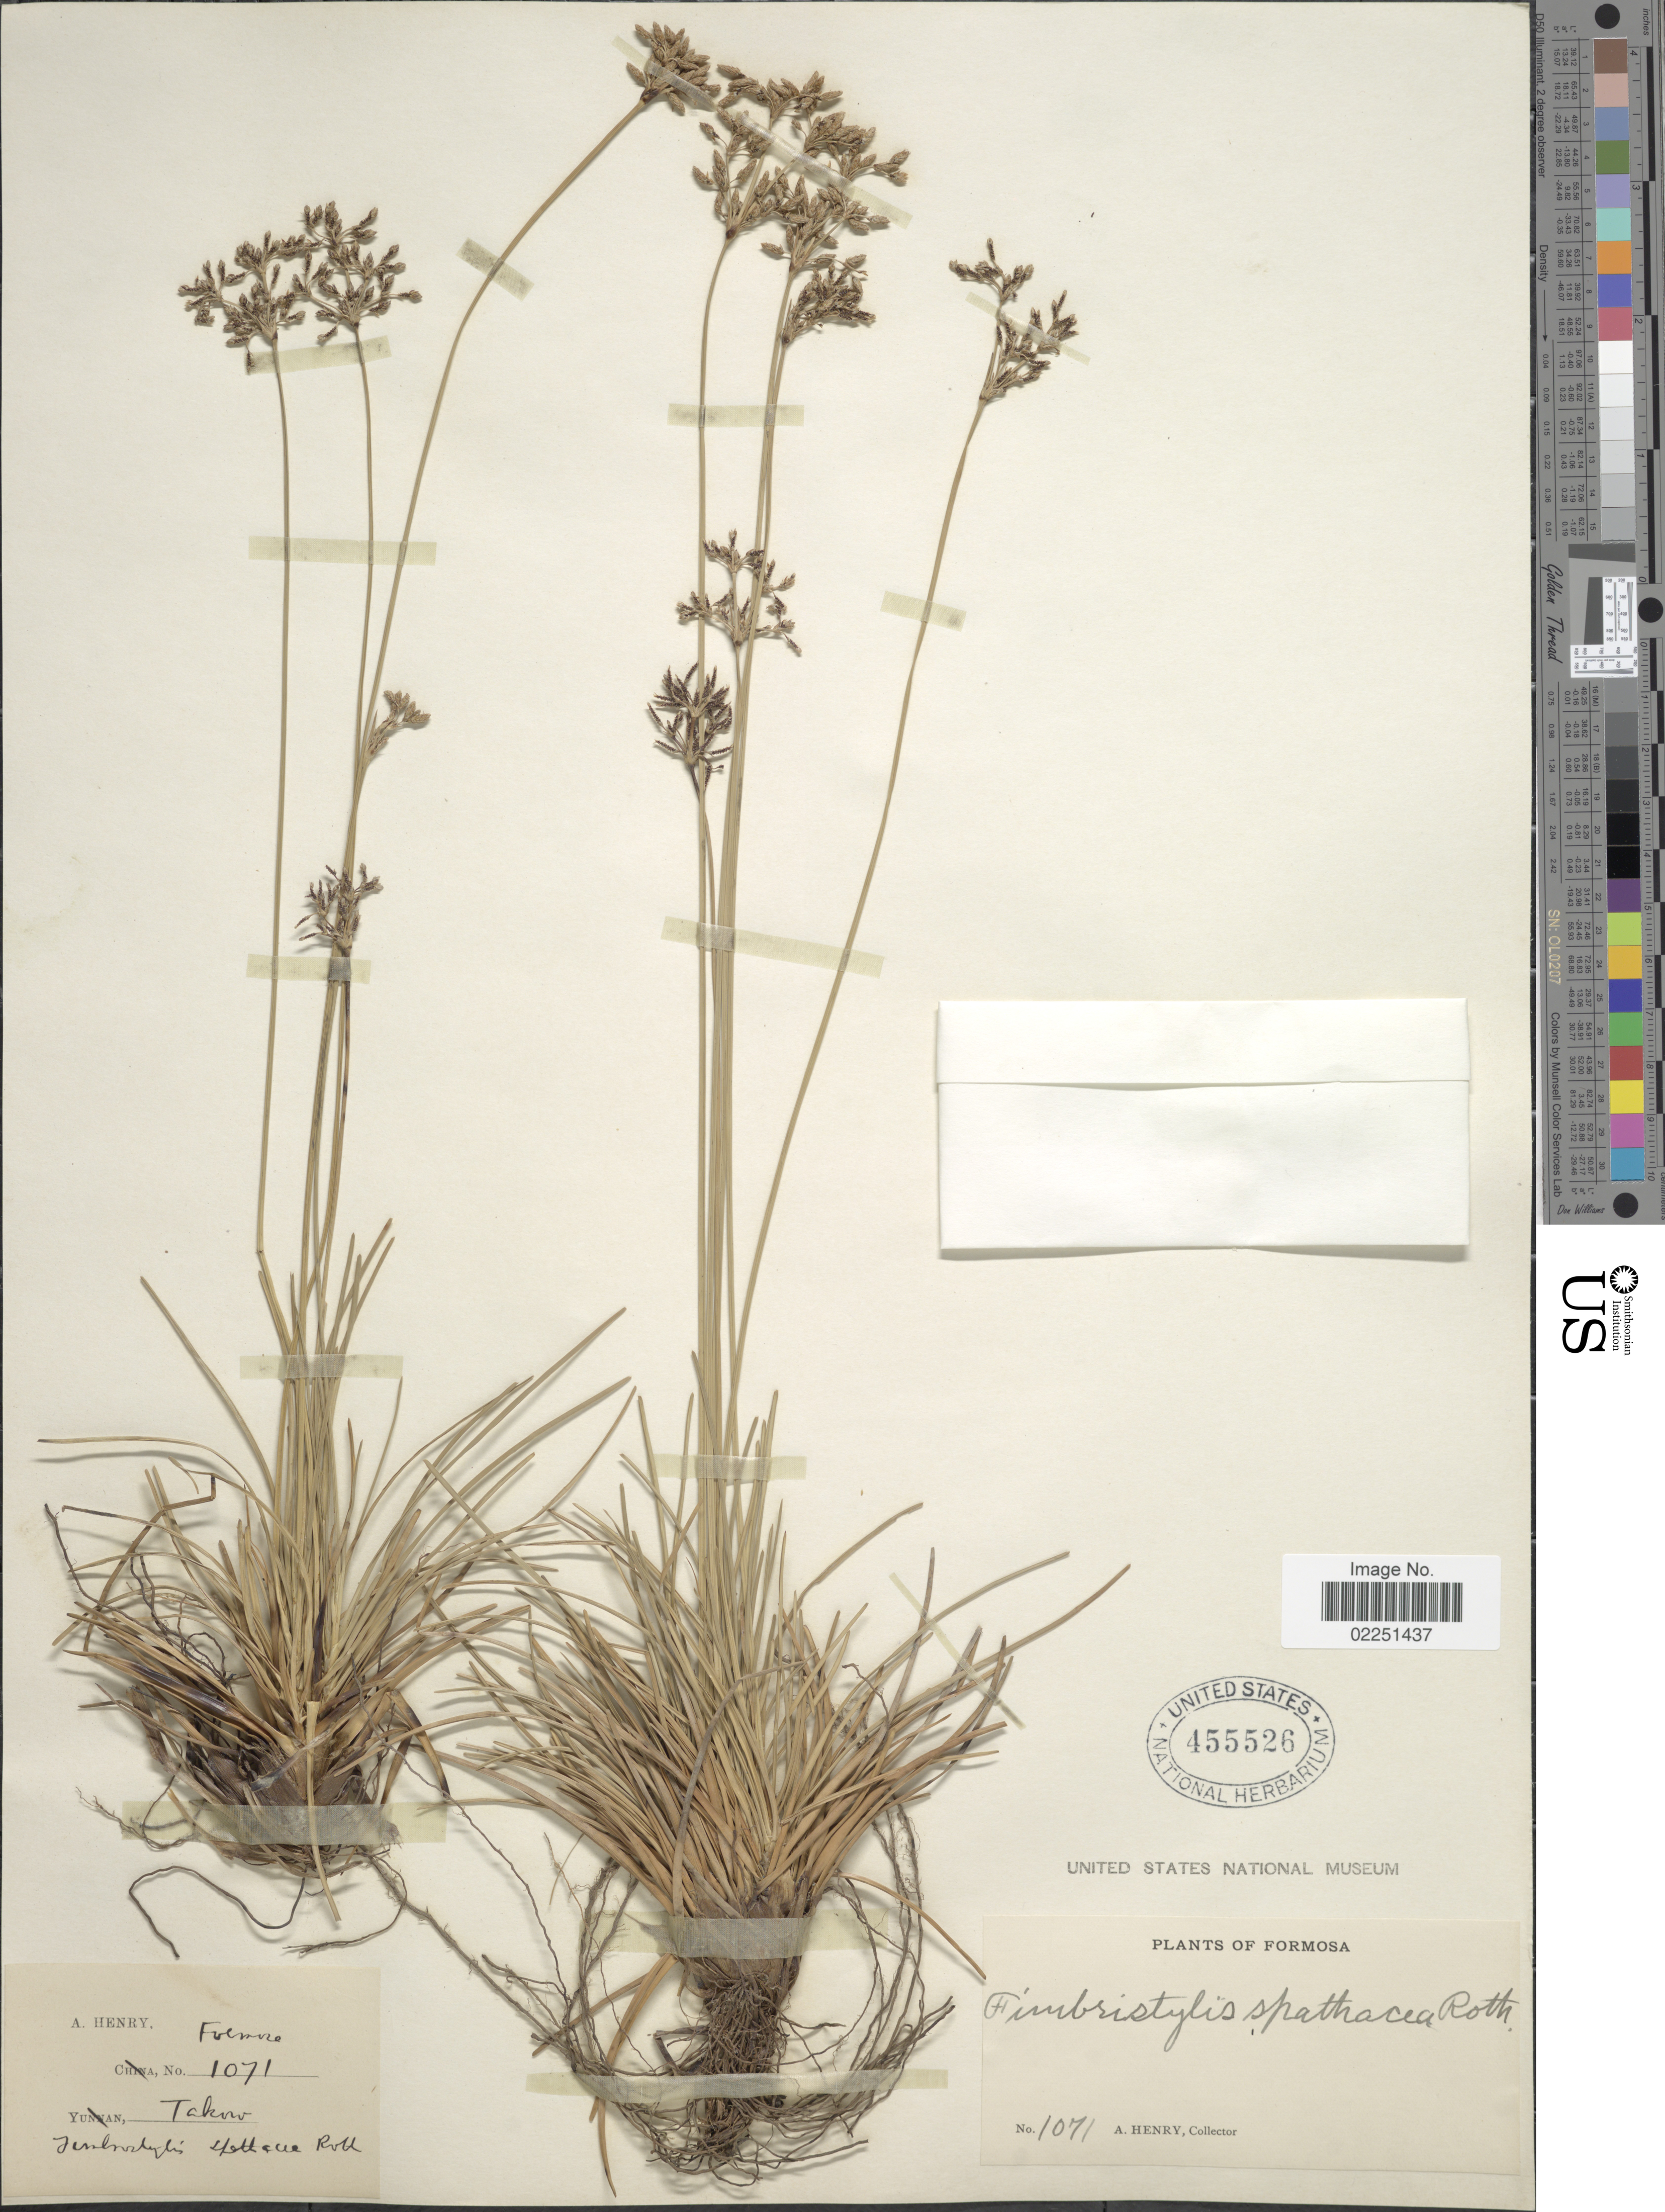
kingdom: Plantae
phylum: Tracheophyta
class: Liliopsida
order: Poales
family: Cyperaceae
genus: Fimbristylis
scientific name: Fimbristylis cymosa subsp. spathacea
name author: (Roth) T. Koyama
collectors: A. Henry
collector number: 1071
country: Taiwan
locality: Formosa, Takow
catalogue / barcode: US 455526